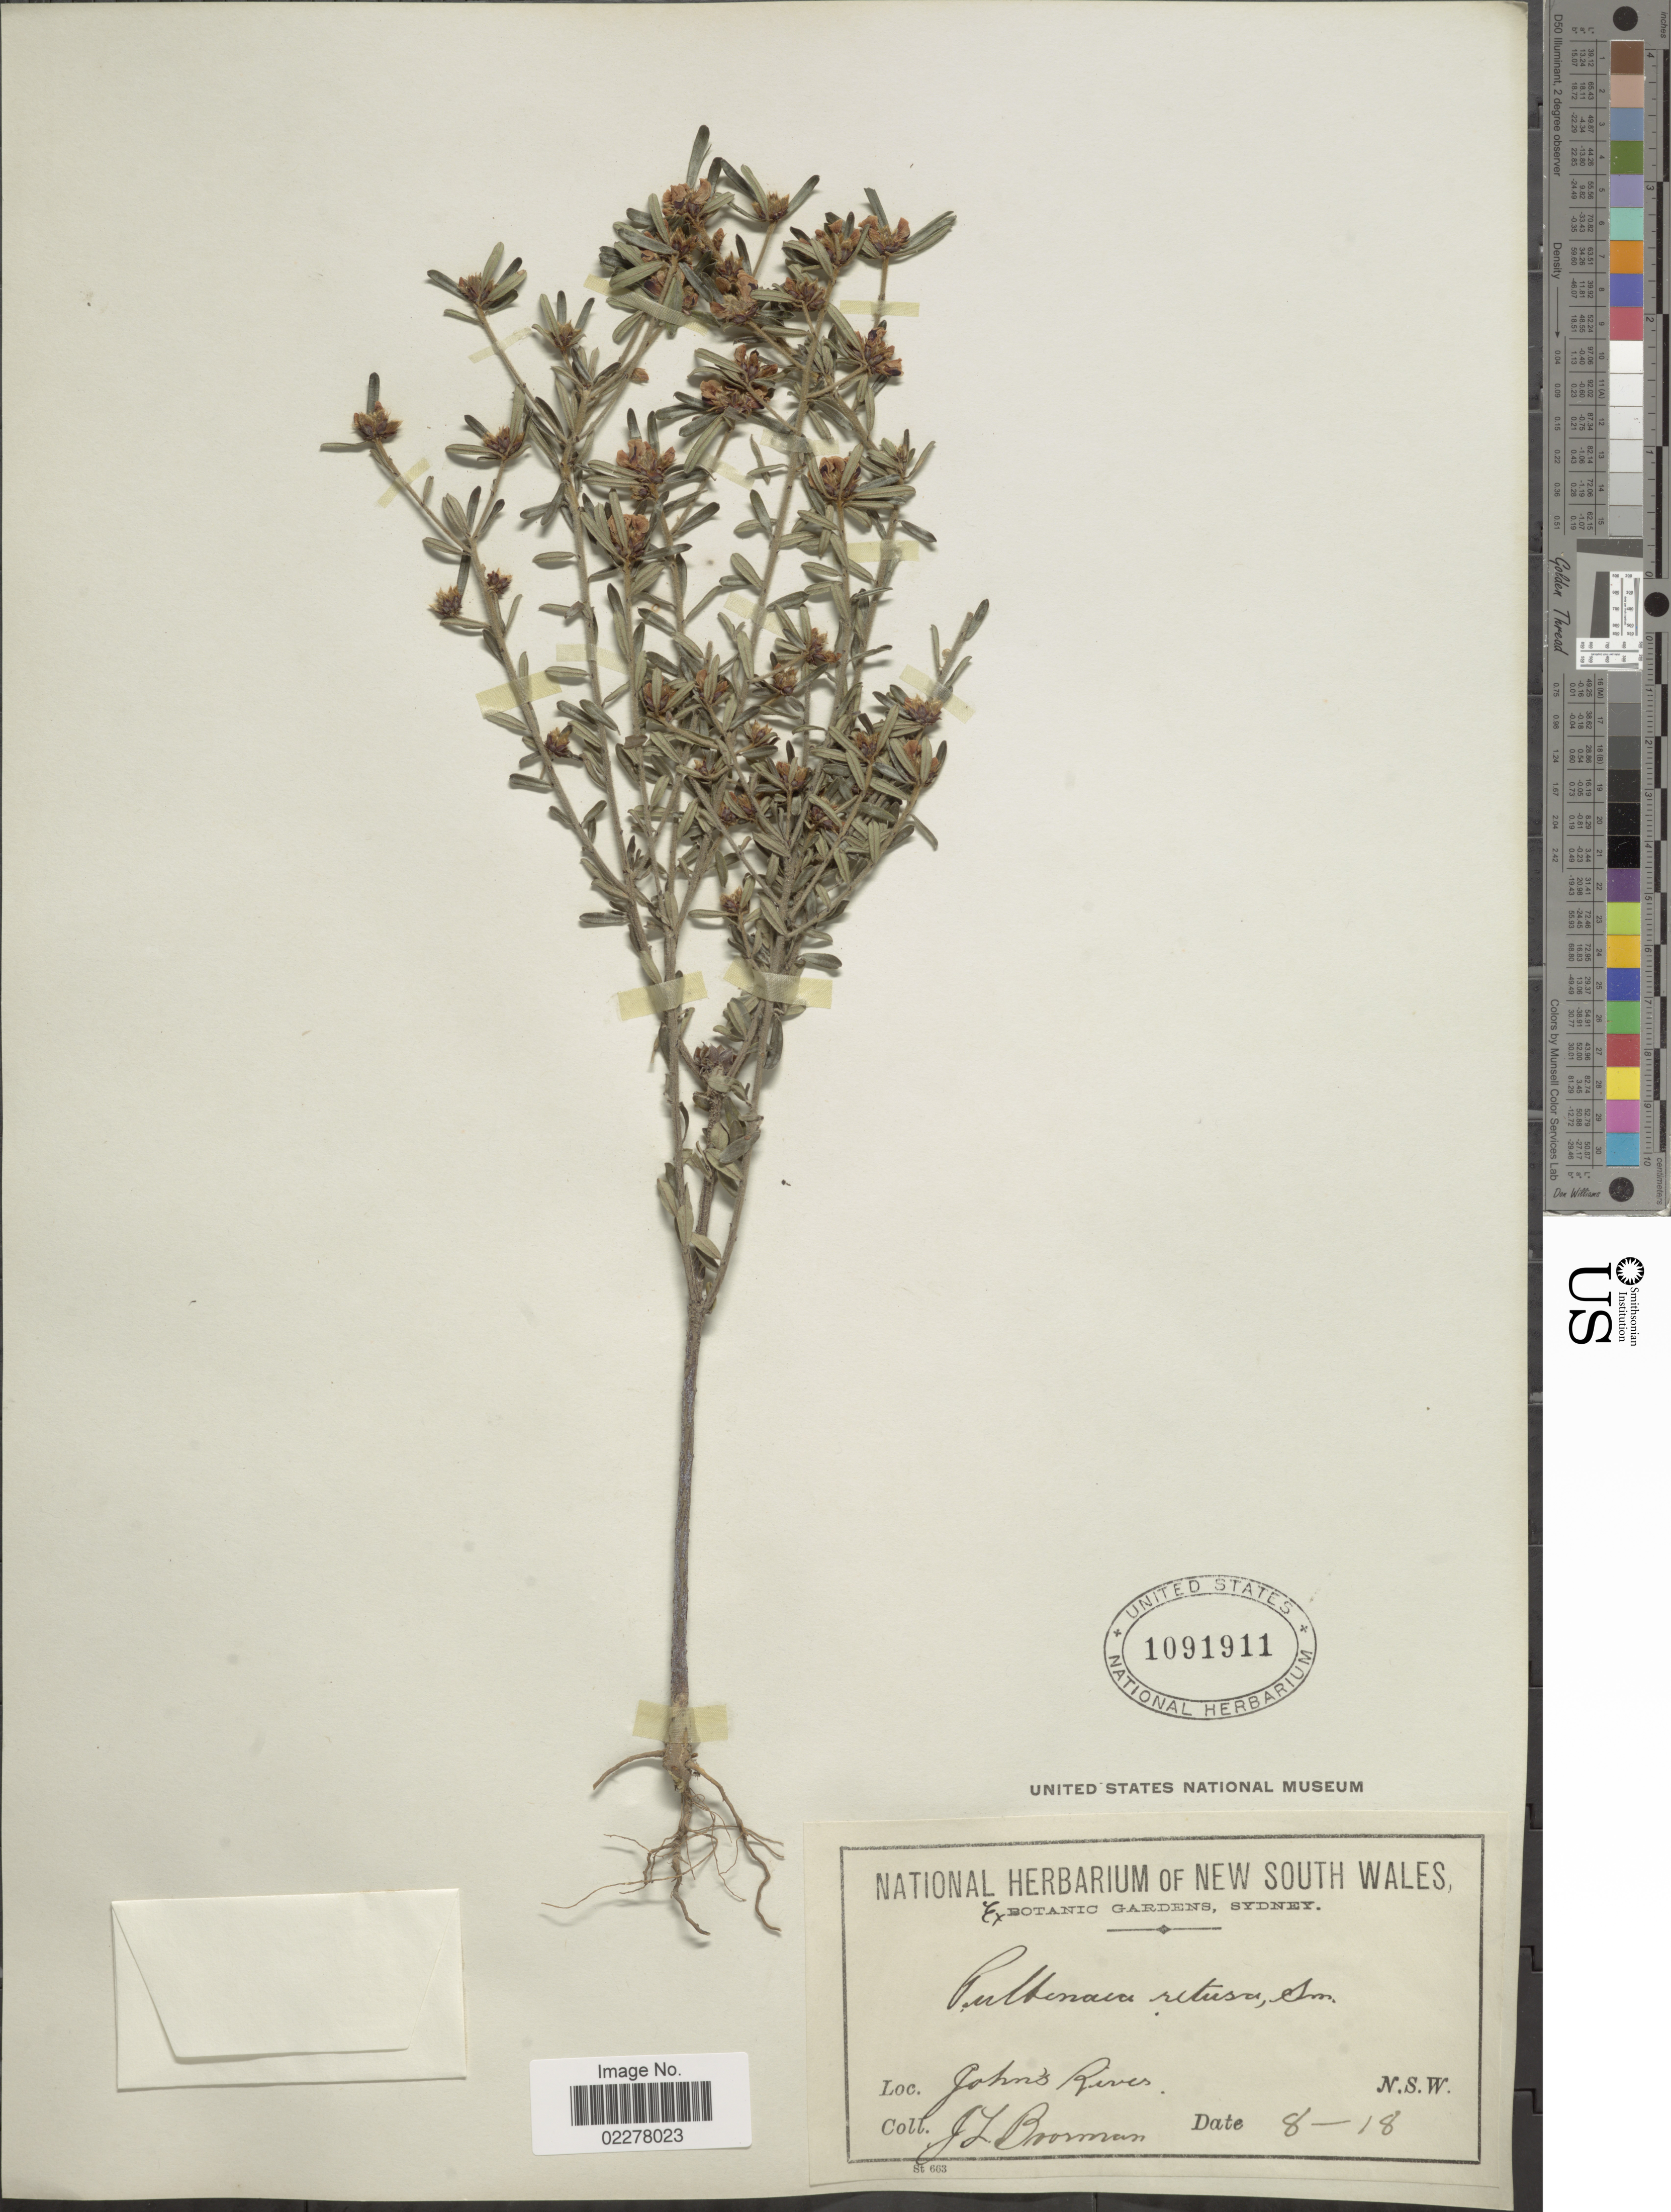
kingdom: Plantae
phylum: Tracheophyta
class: Magnoliopsida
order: Fabales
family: Fabaceae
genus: Pultenaea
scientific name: Pultenaea retusa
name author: Sm.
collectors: J. Boorman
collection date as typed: Transcribed d/m/y: /8/18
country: Australia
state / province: New South Wales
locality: John's River. N.S.W.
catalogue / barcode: US 1091911